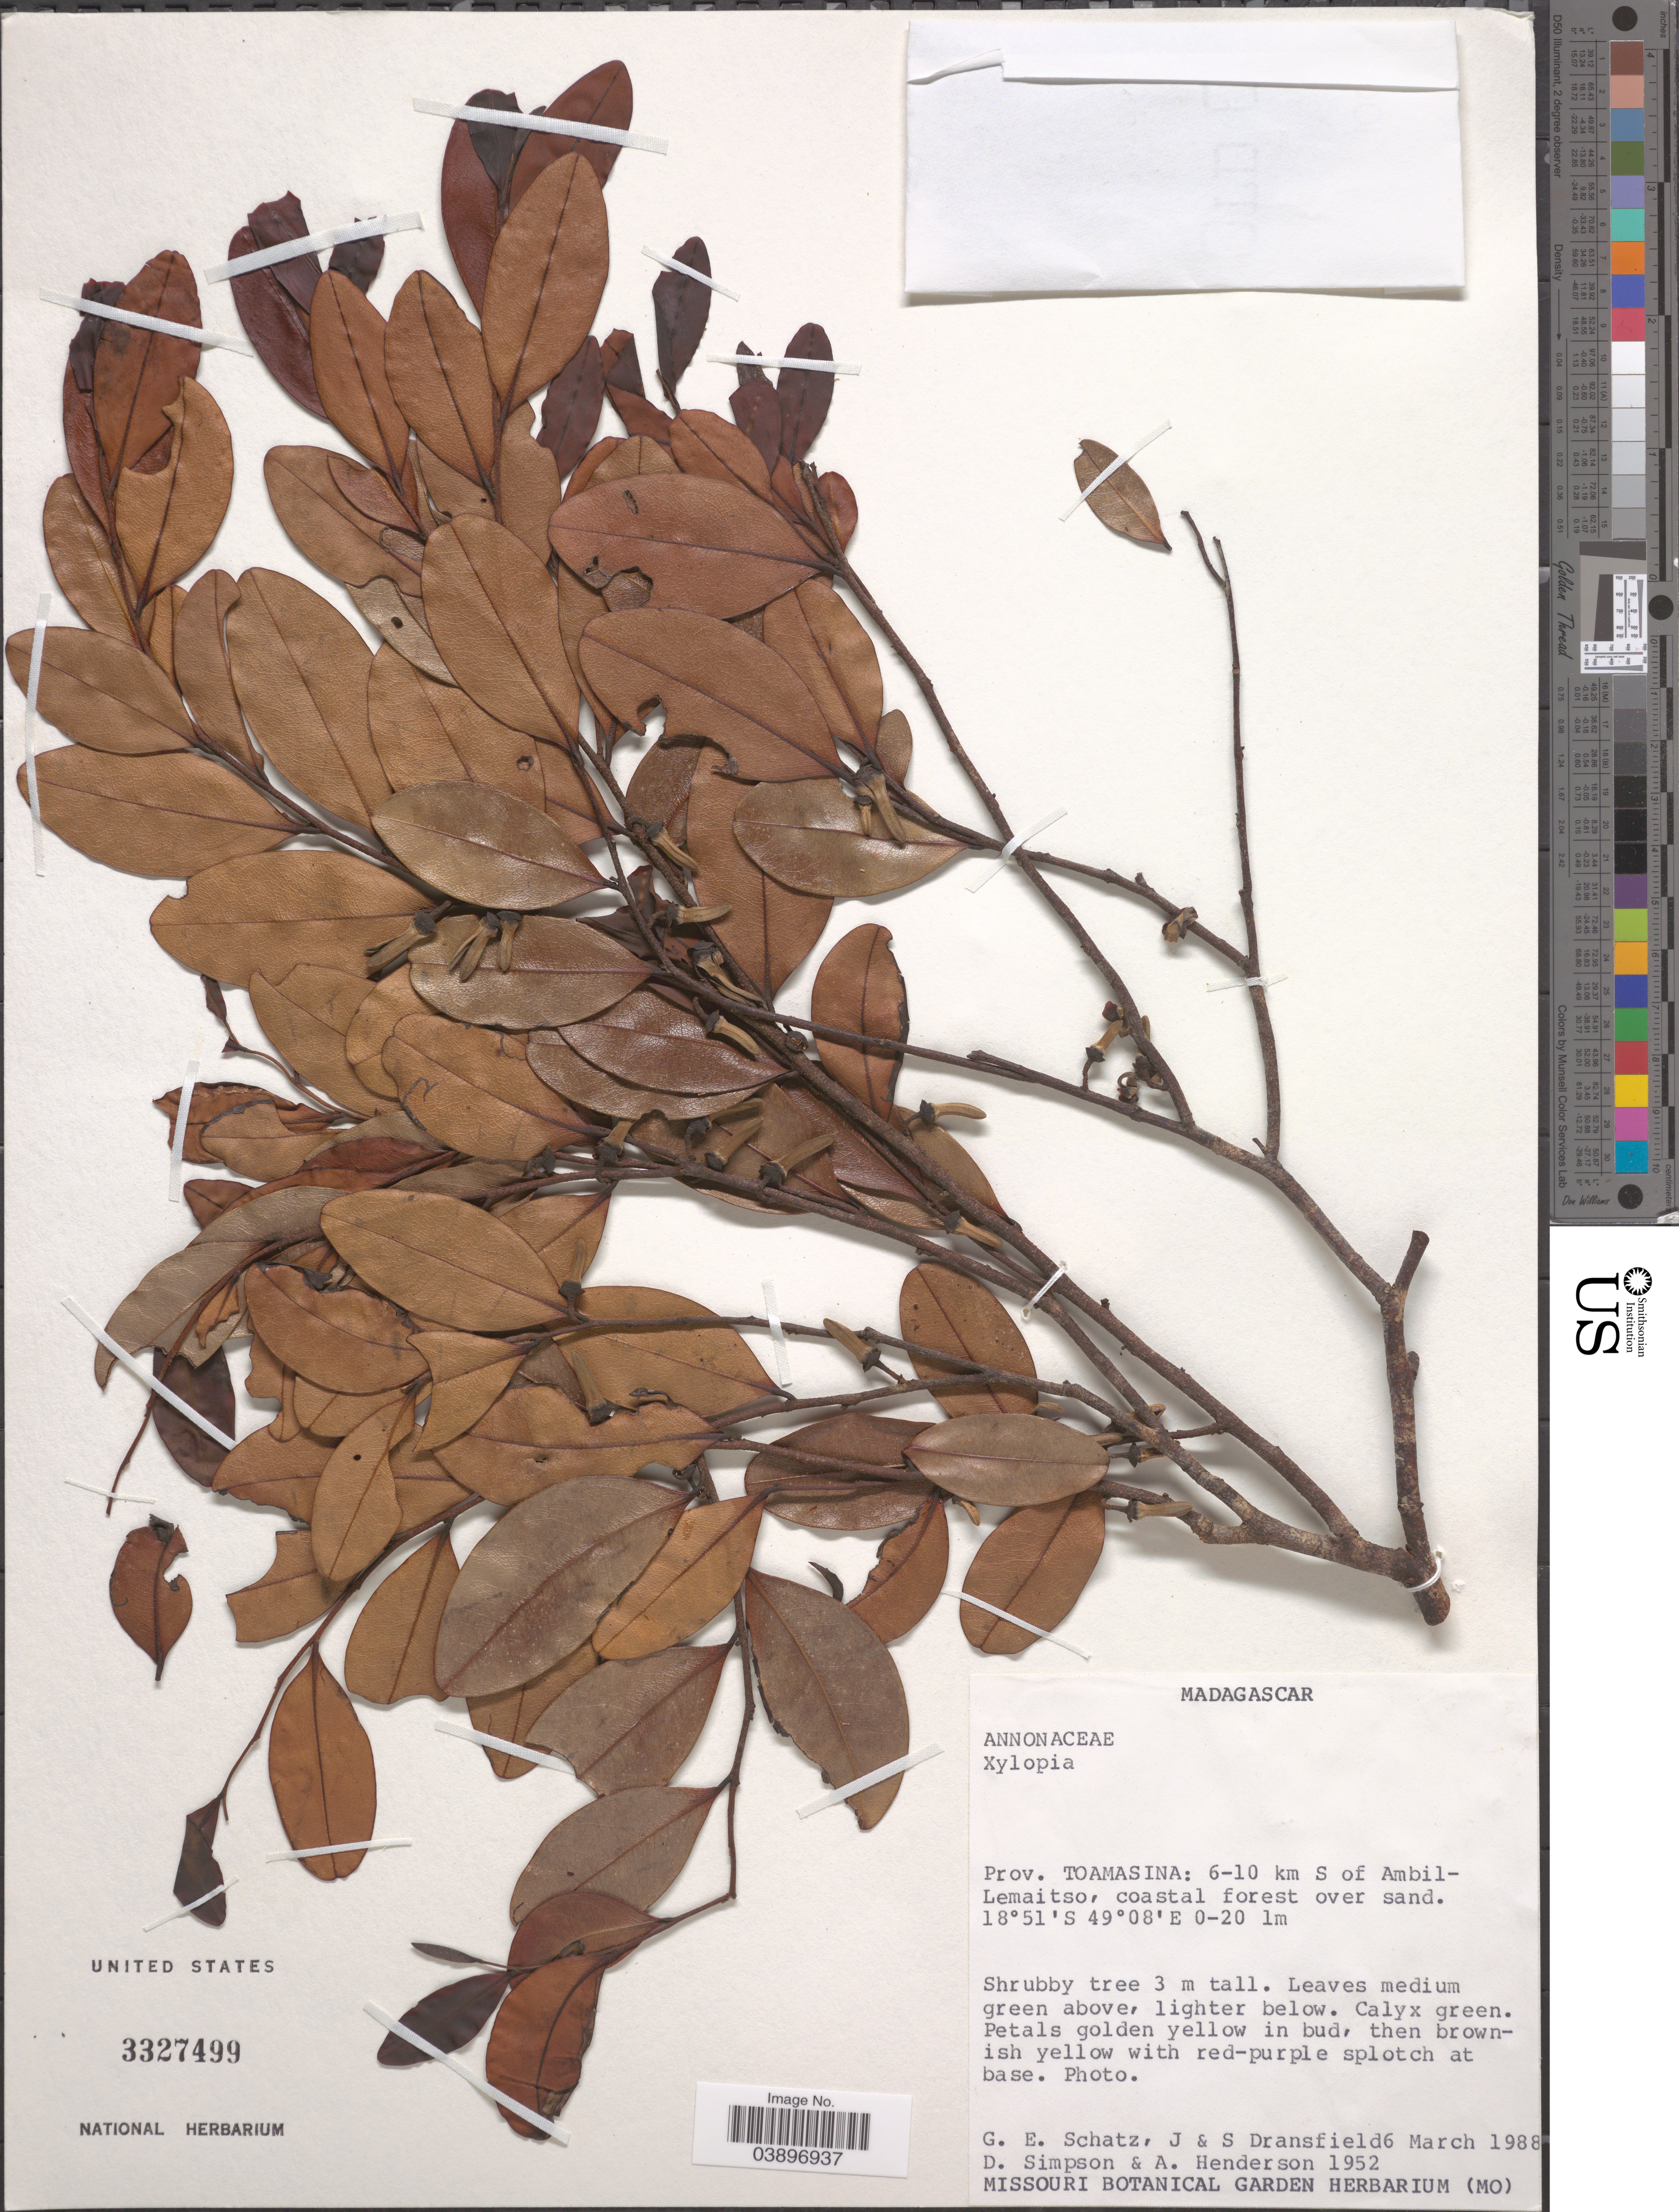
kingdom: Plantae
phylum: Tracheophyta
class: Magnoliopsida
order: Magnoliales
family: Annonaceae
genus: Xylopia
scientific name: Xylopia sp.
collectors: G. Schatz, J. Dransfield, S. Dransfield, D. Simpson & A. Henderson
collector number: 1952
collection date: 1988-03-06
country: Madagascar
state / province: Atsinanana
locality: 6-10 km S of Ambil-Lemaitso, coastal forest over sand.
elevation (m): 0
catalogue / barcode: US 3327499